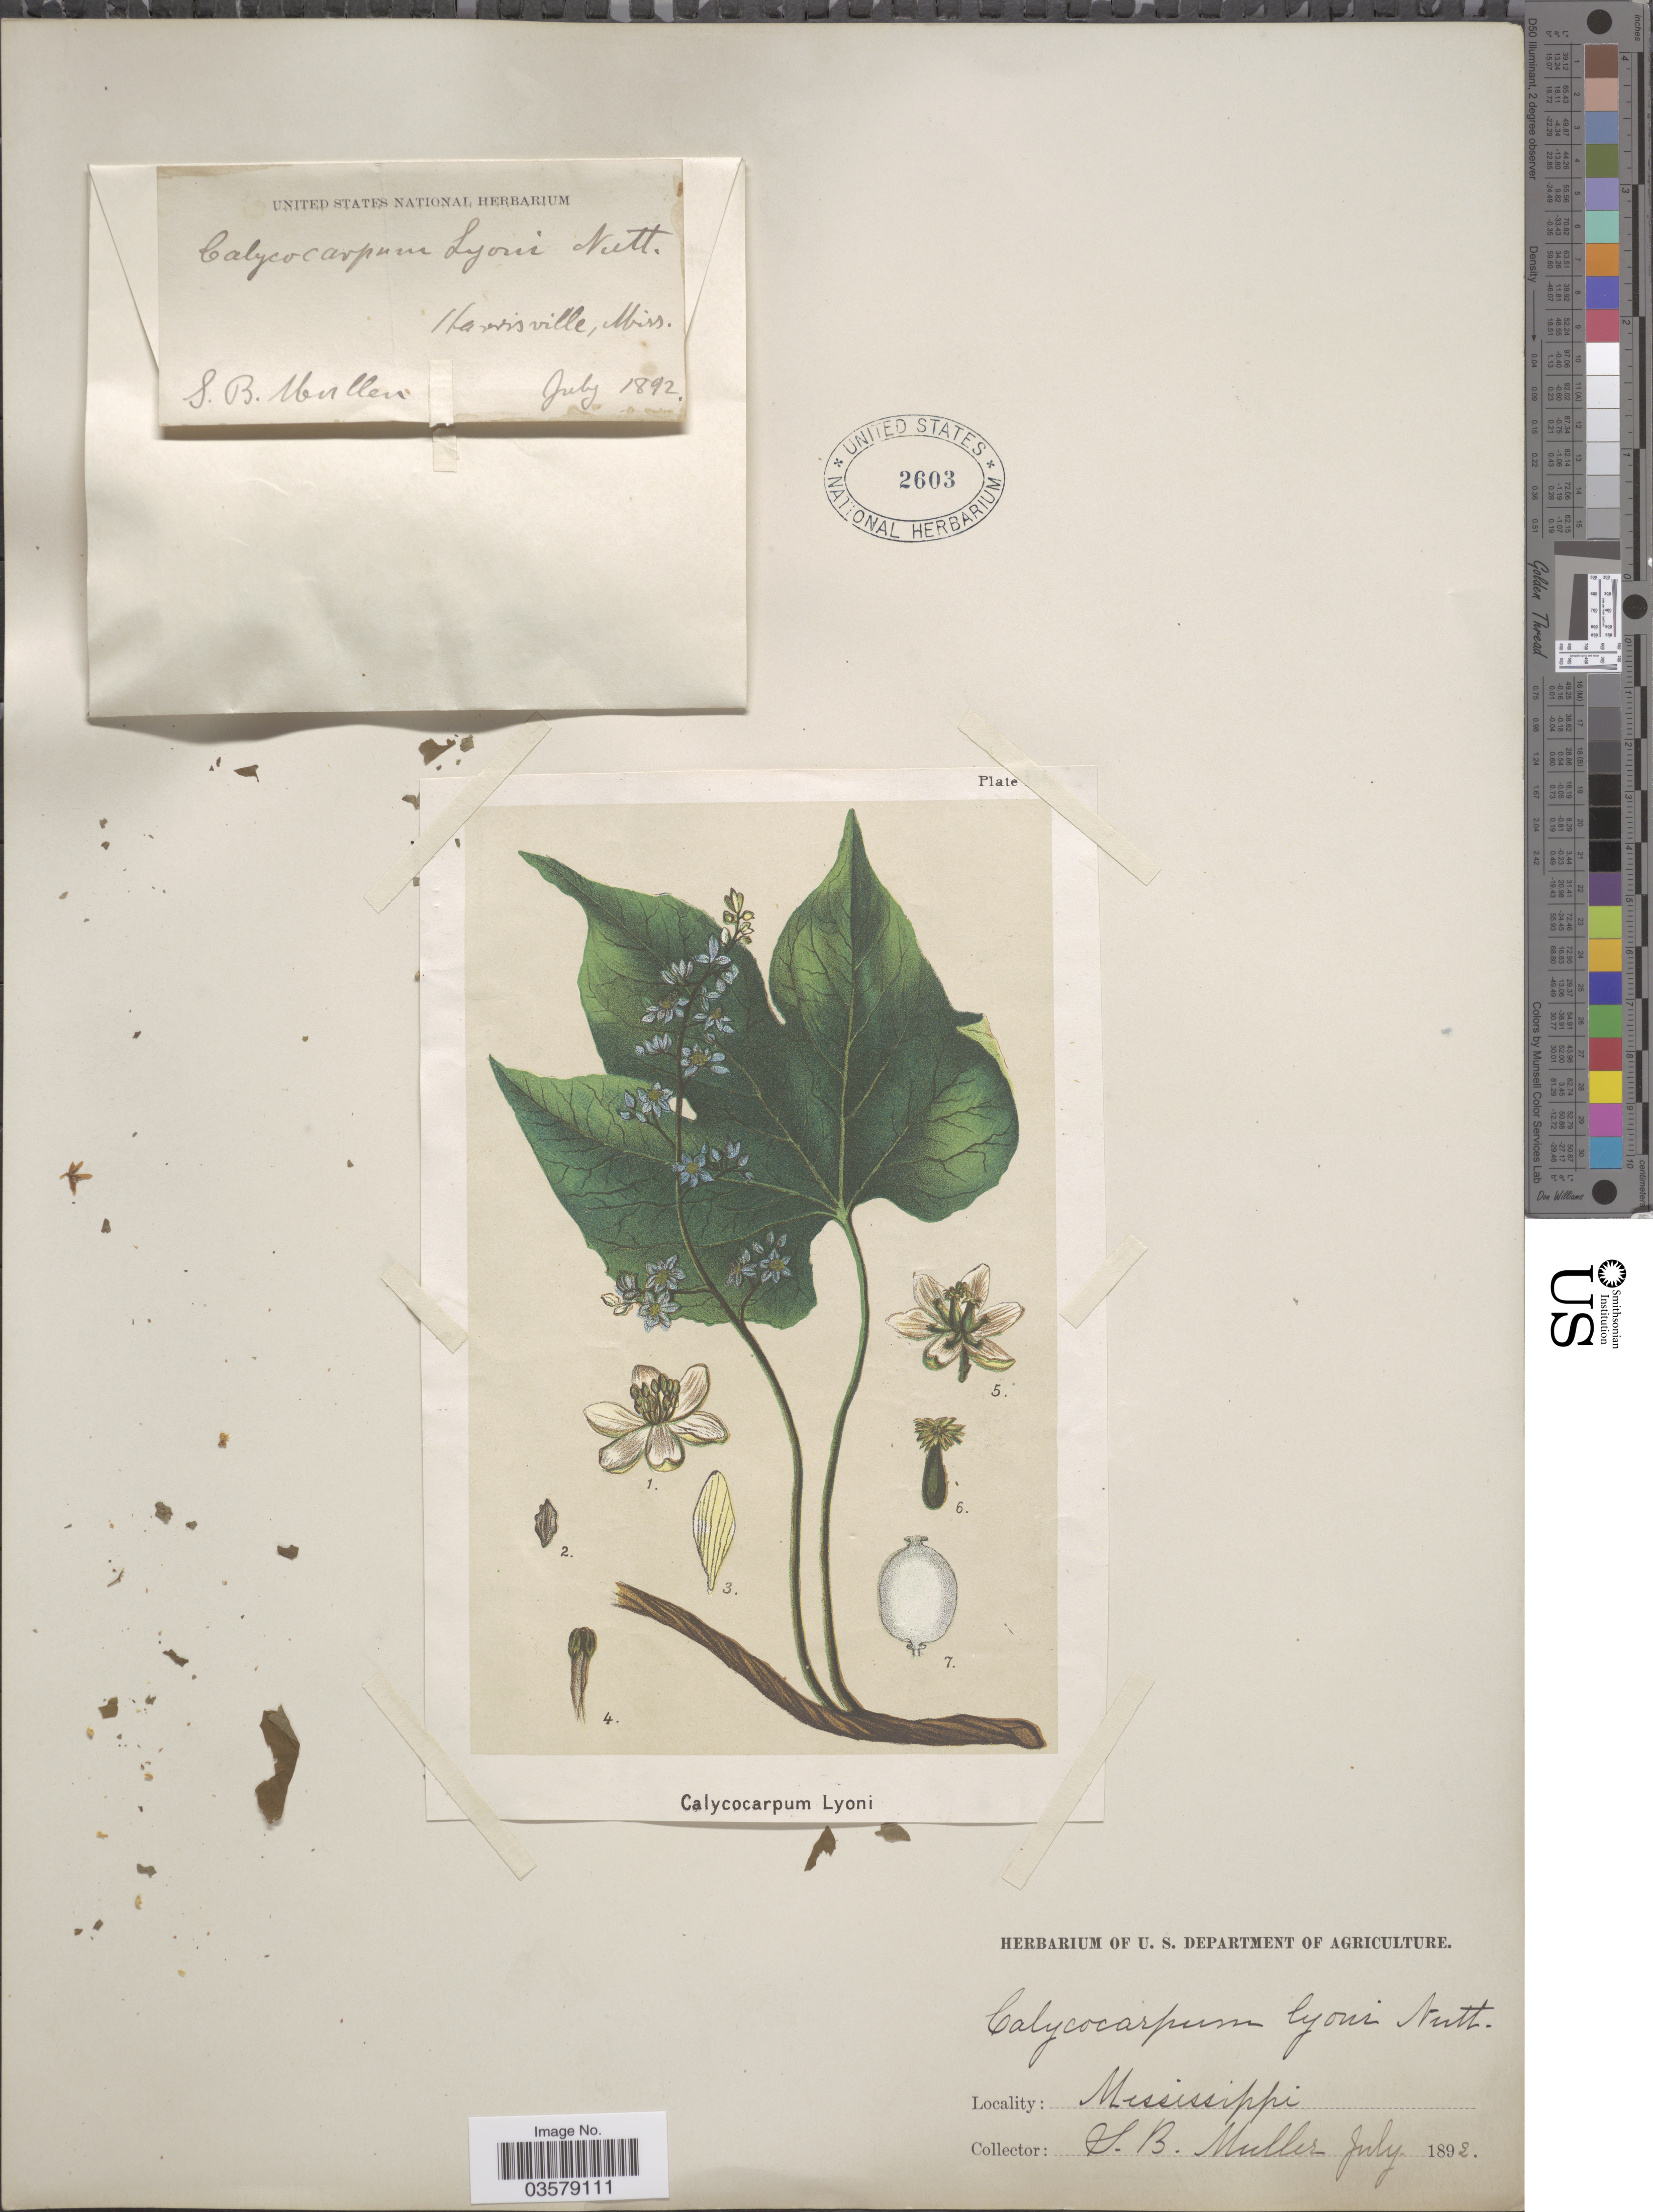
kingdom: Plantae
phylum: Tracheophyta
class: Magnoliopsida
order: Ranunculales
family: Menispermaceae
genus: Calycocarpum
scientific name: Calycocarpum lyonii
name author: (Pursh) A. Gray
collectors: S. Muller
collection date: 1892-07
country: United States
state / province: Mississippi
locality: Harrisville.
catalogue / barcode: US 2603